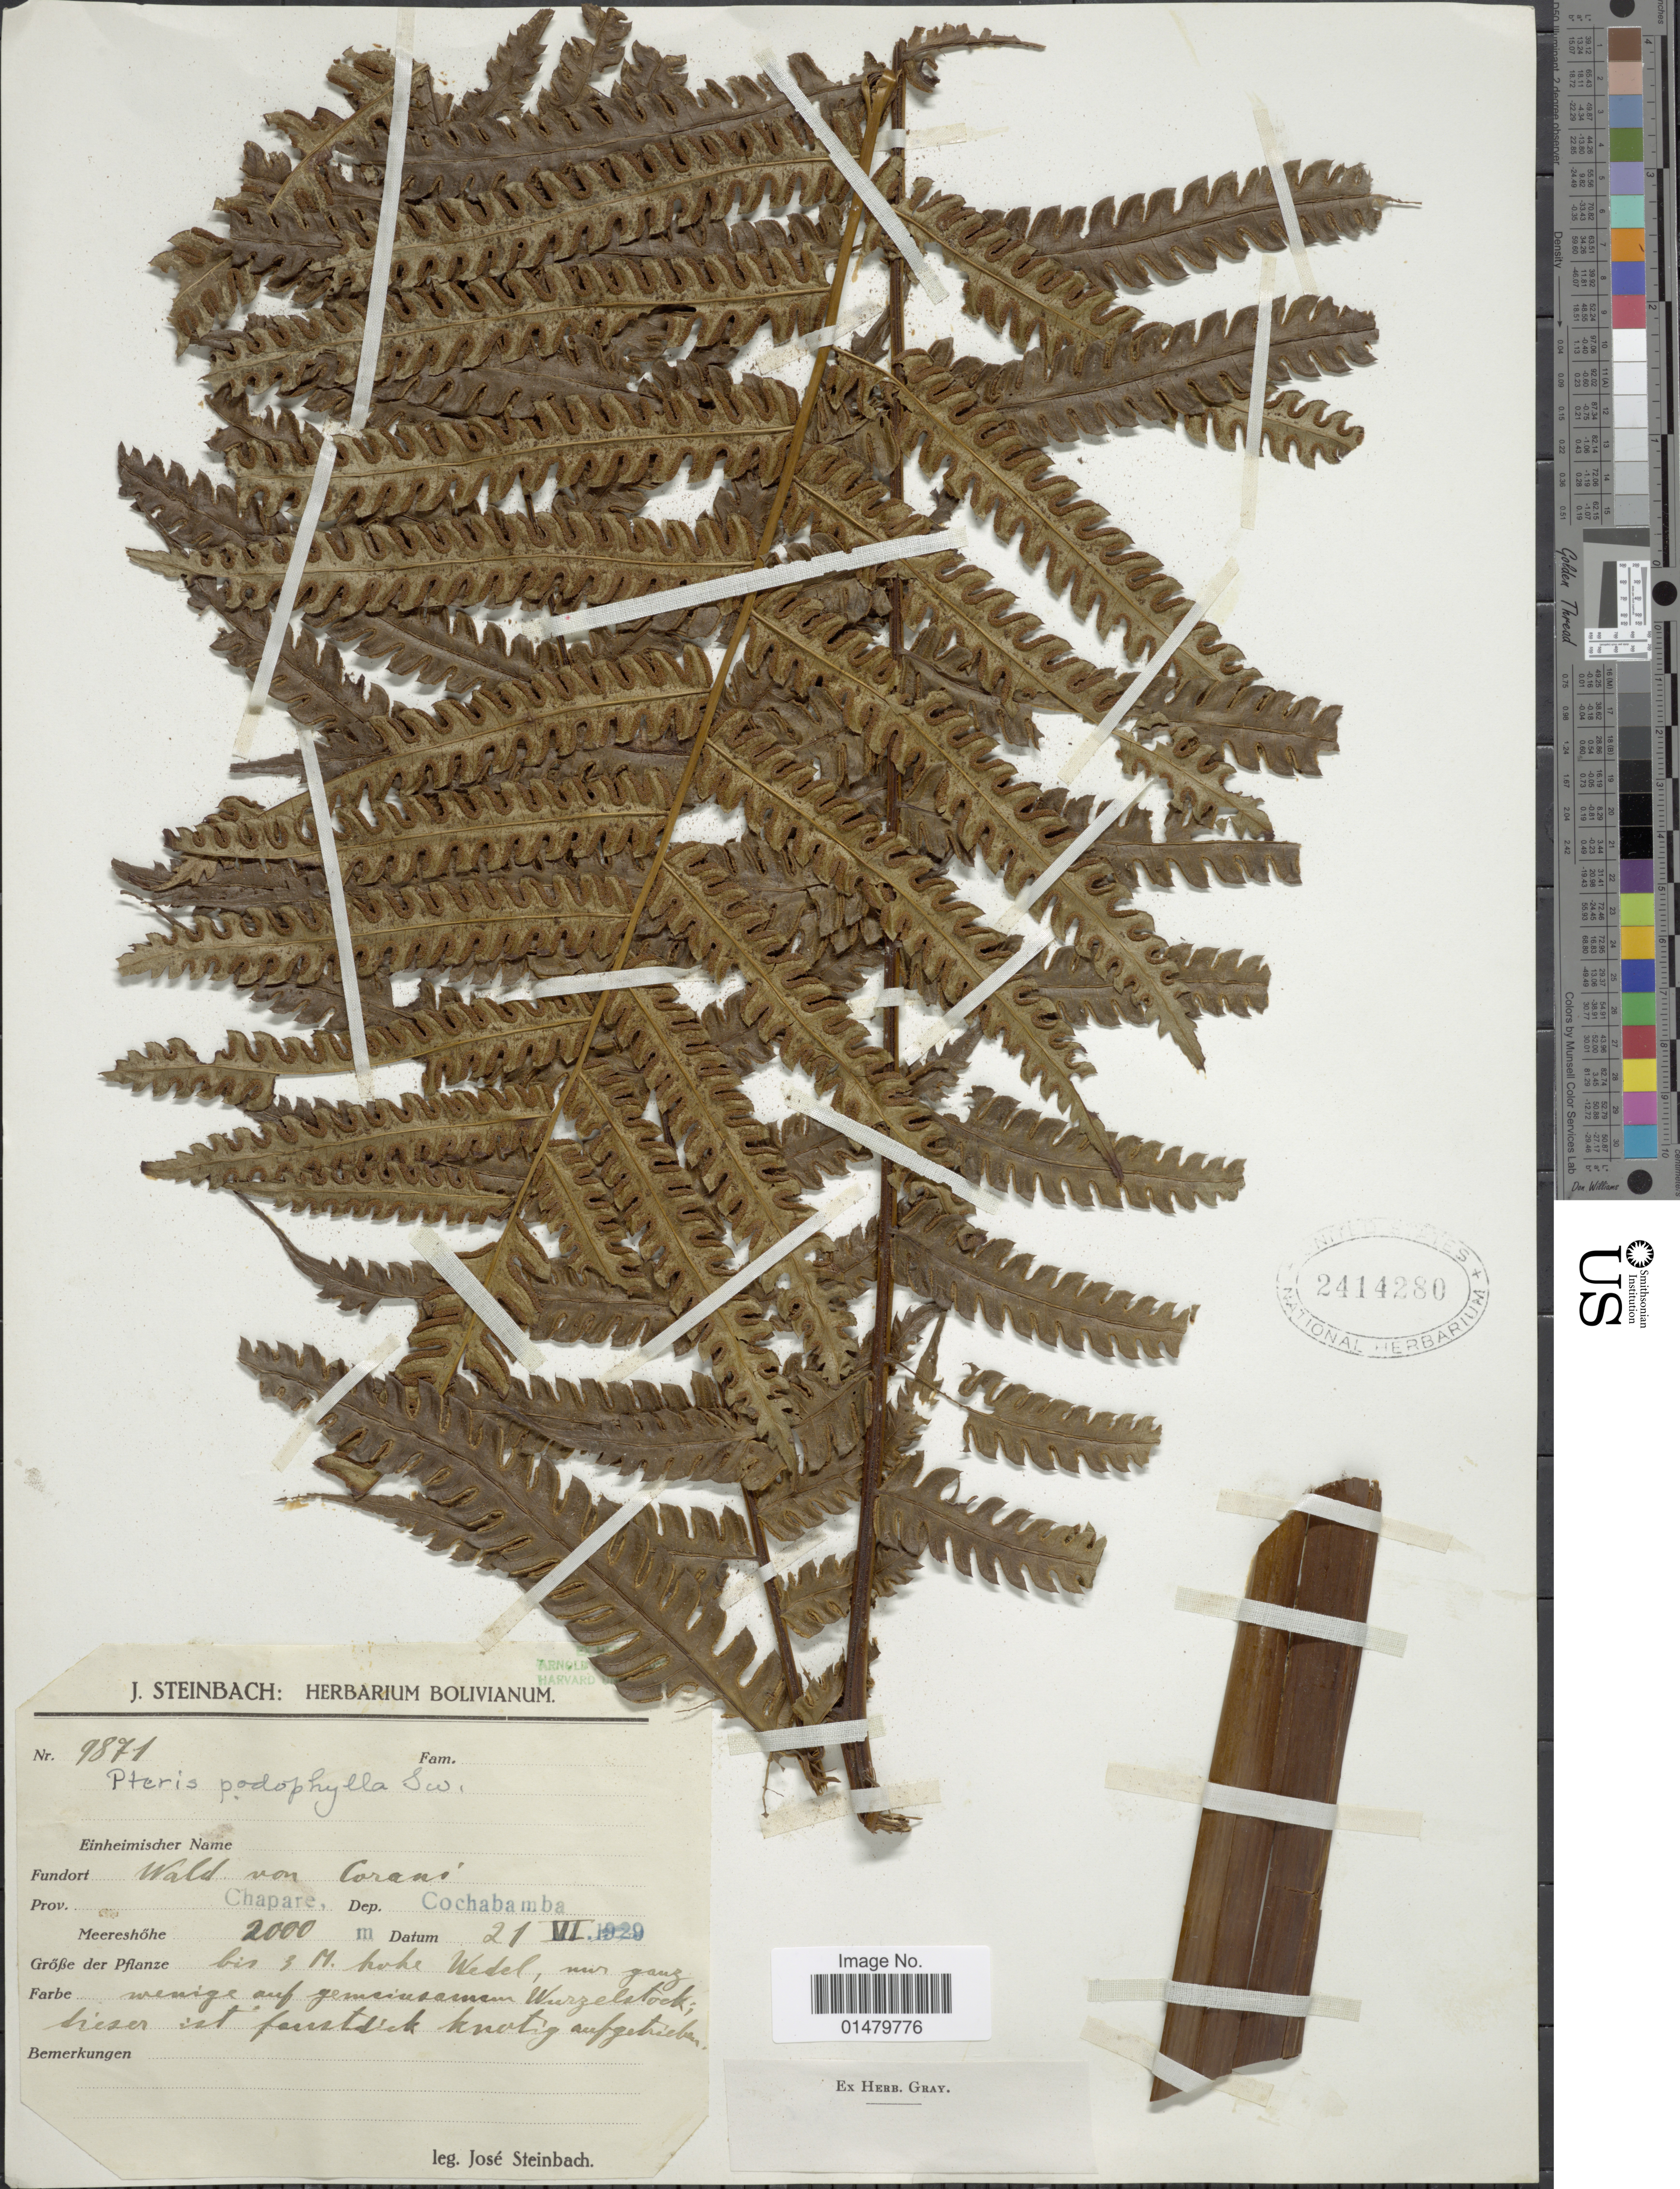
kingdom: Plantae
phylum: Tracheophyta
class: Polypodiopsida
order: Polypodiales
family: Pteridaceae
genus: Pteris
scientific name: Pteris podophylla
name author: Sw.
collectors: J. Steinbach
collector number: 9871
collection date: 1929-06-21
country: Bolivia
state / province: Cochabamba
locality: Fundort Wald von Corani. Prov. Chapare. Dep. Cochabamba.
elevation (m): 2000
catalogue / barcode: US 2414280